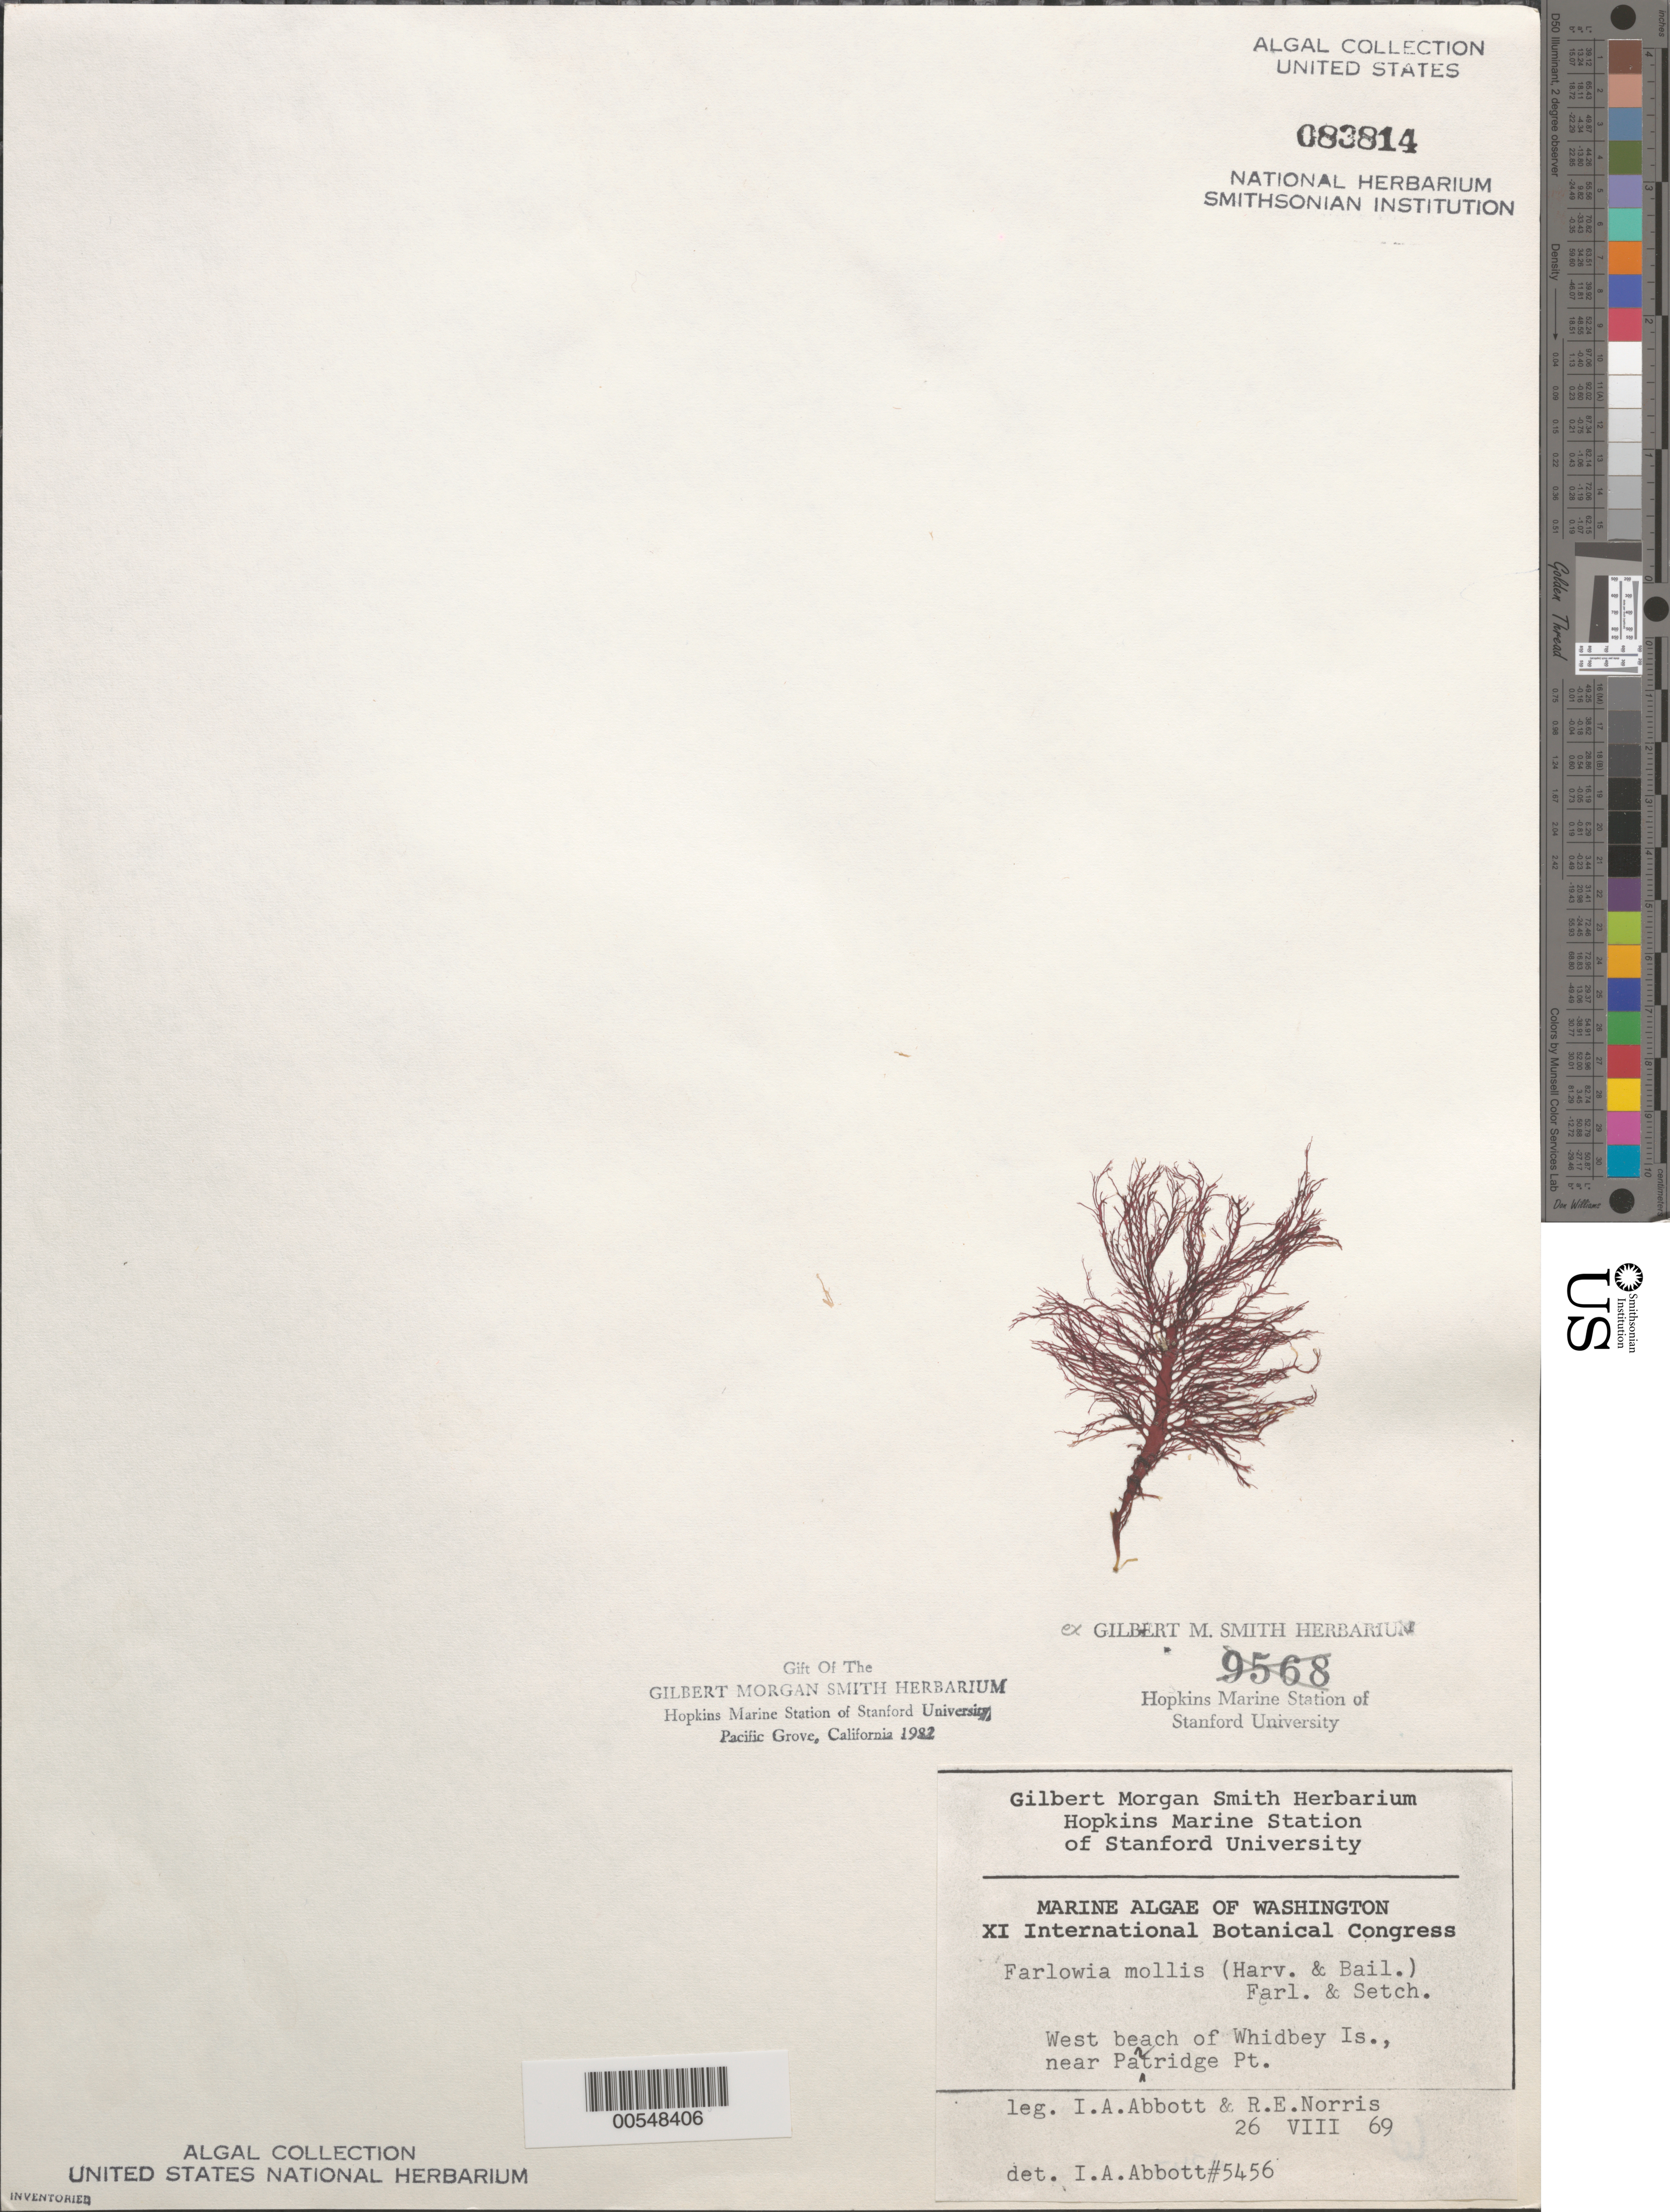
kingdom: Plantae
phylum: Rhodophyta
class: Florideophyceae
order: Gigartinales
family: Dumontiaceae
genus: Farlowia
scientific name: Farlowia mollis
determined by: Abbott, Isabella A.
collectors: I. A. Abbott & R. E. Norris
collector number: IAA 5456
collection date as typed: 26 Aug 1969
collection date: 1969-08-26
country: United States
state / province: Washington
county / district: Island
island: Whidbey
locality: West Beach near Partridge Point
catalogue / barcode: US 83814